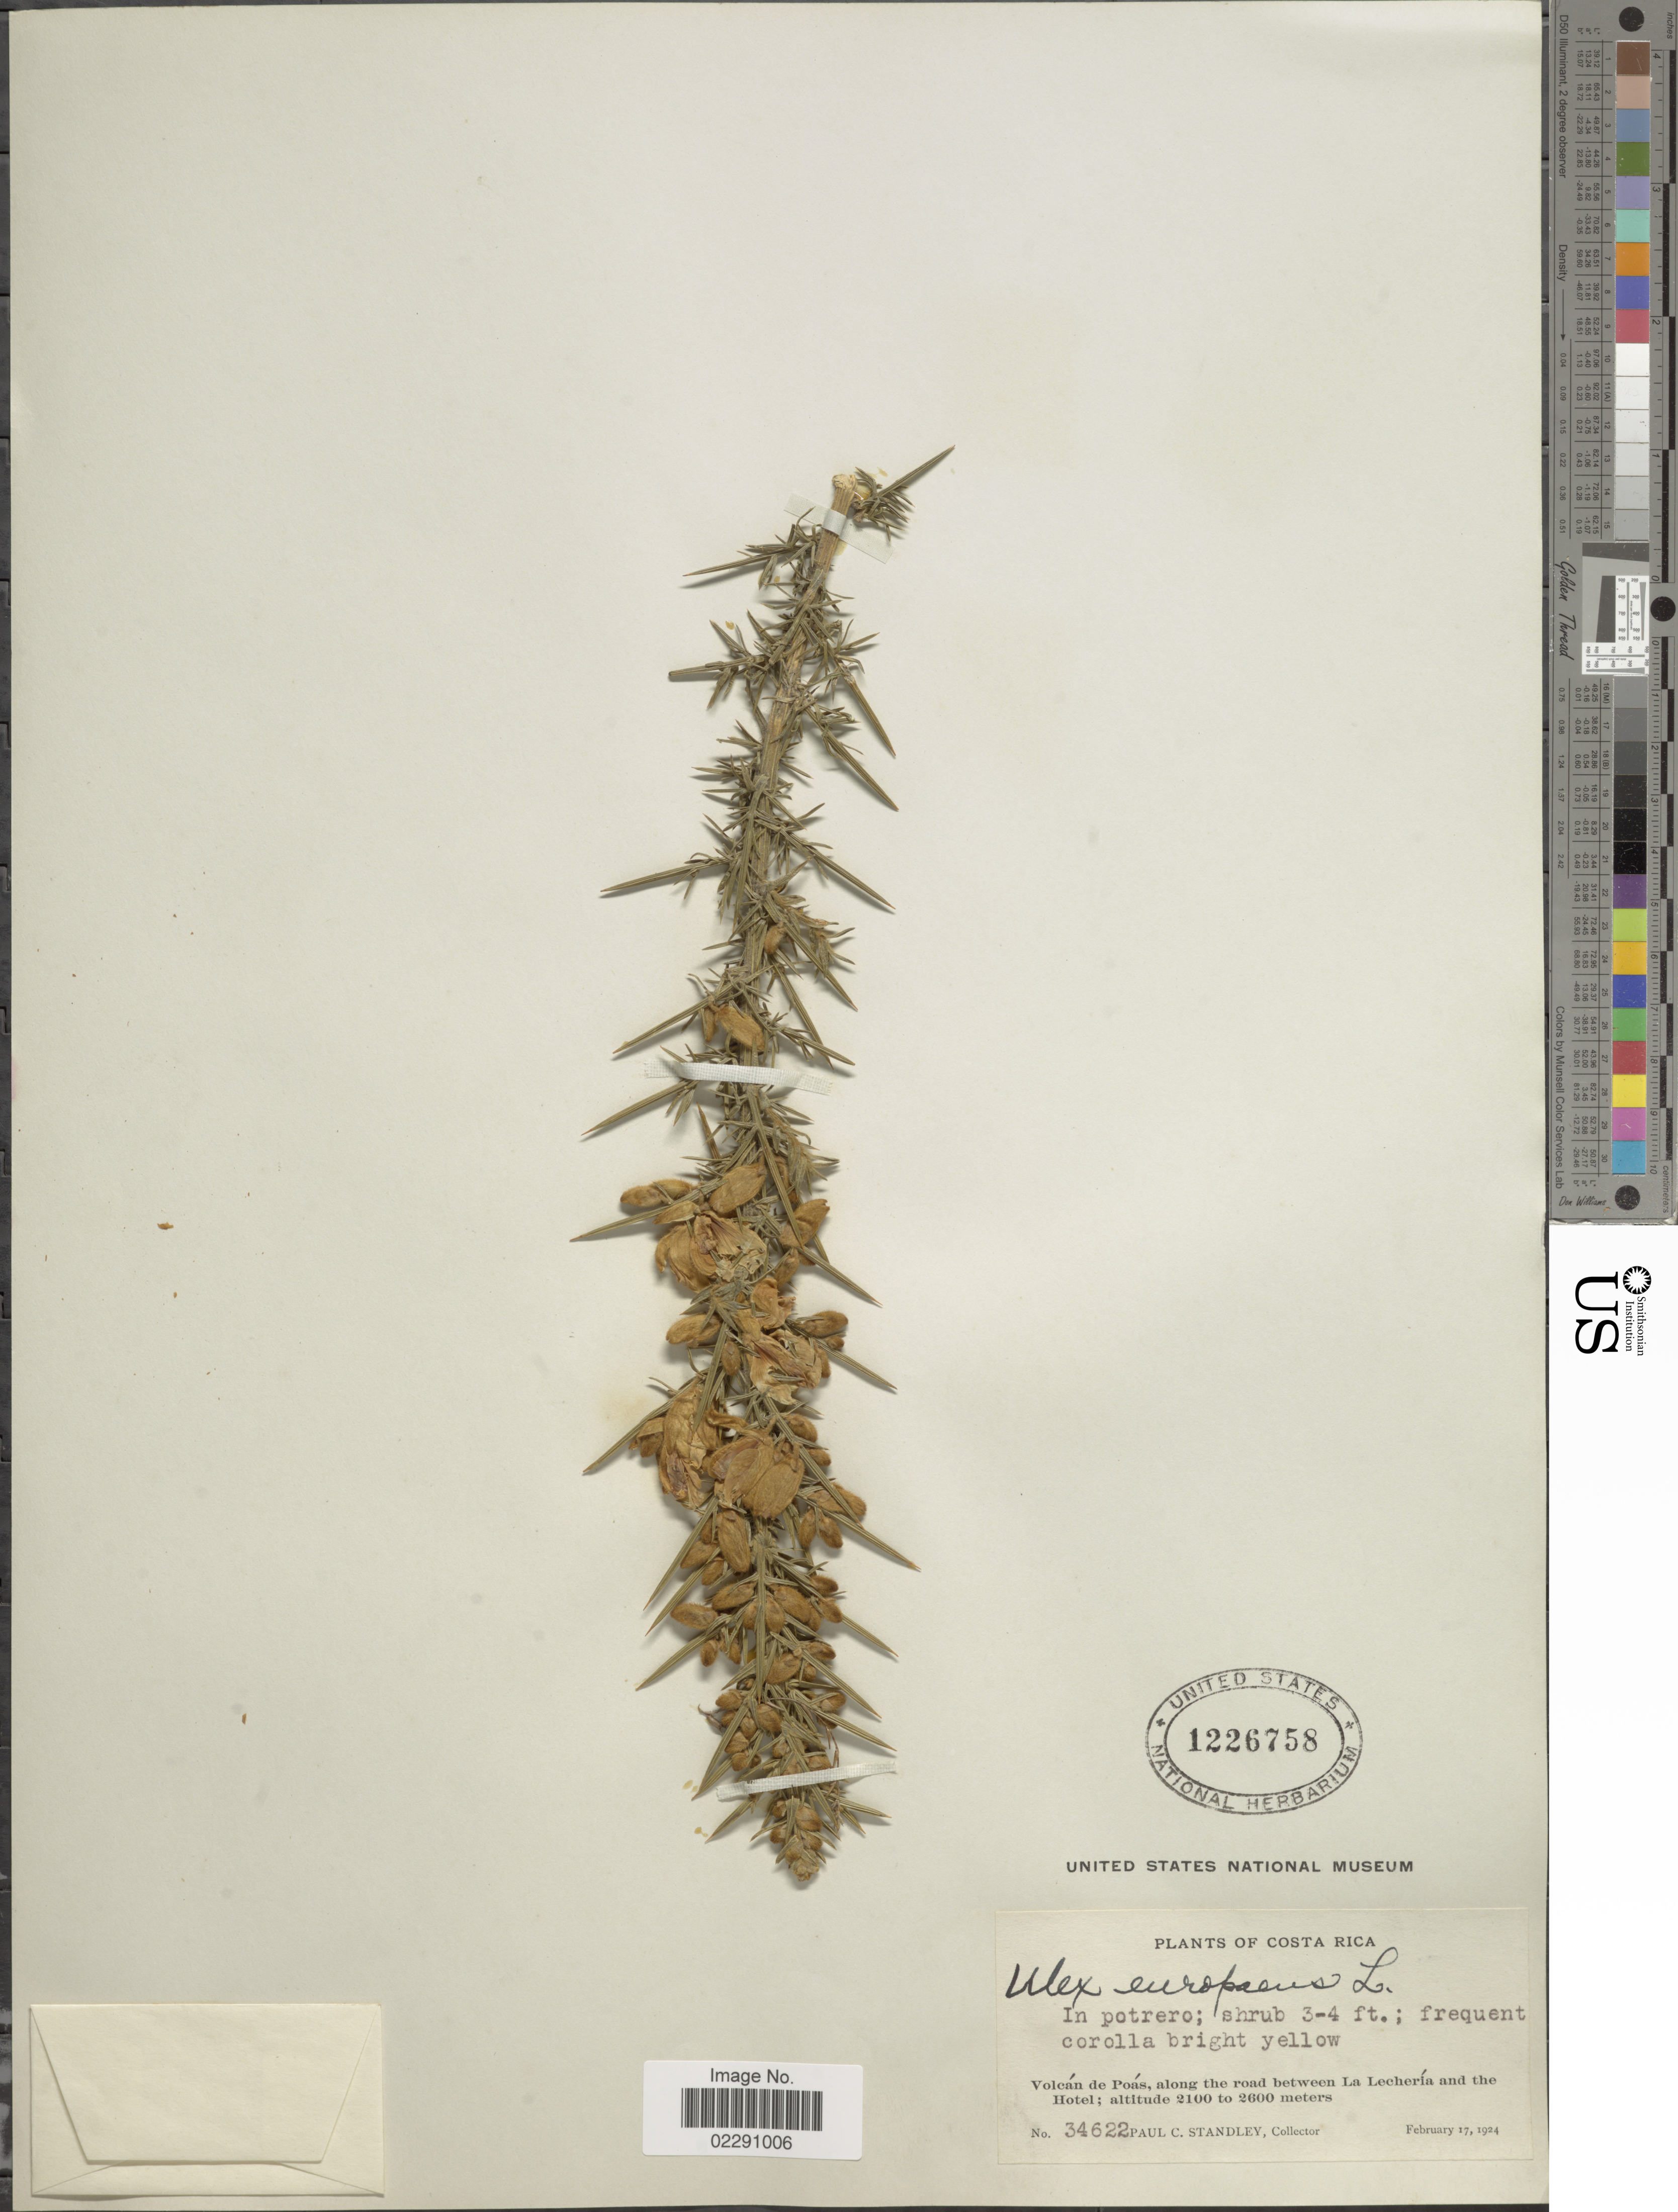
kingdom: Plantae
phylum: Tracheophyta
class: Magnoliopsida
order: Fabales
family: Fabaceae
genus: Ulex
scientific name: Ulex sp.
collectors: P. C. Standley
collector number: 34622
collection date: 1924-02-17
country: Costa Rica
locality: Volcan de Poas, along the road between La Lecheria and the Hotel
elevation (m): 2100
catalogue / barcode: US 1226758